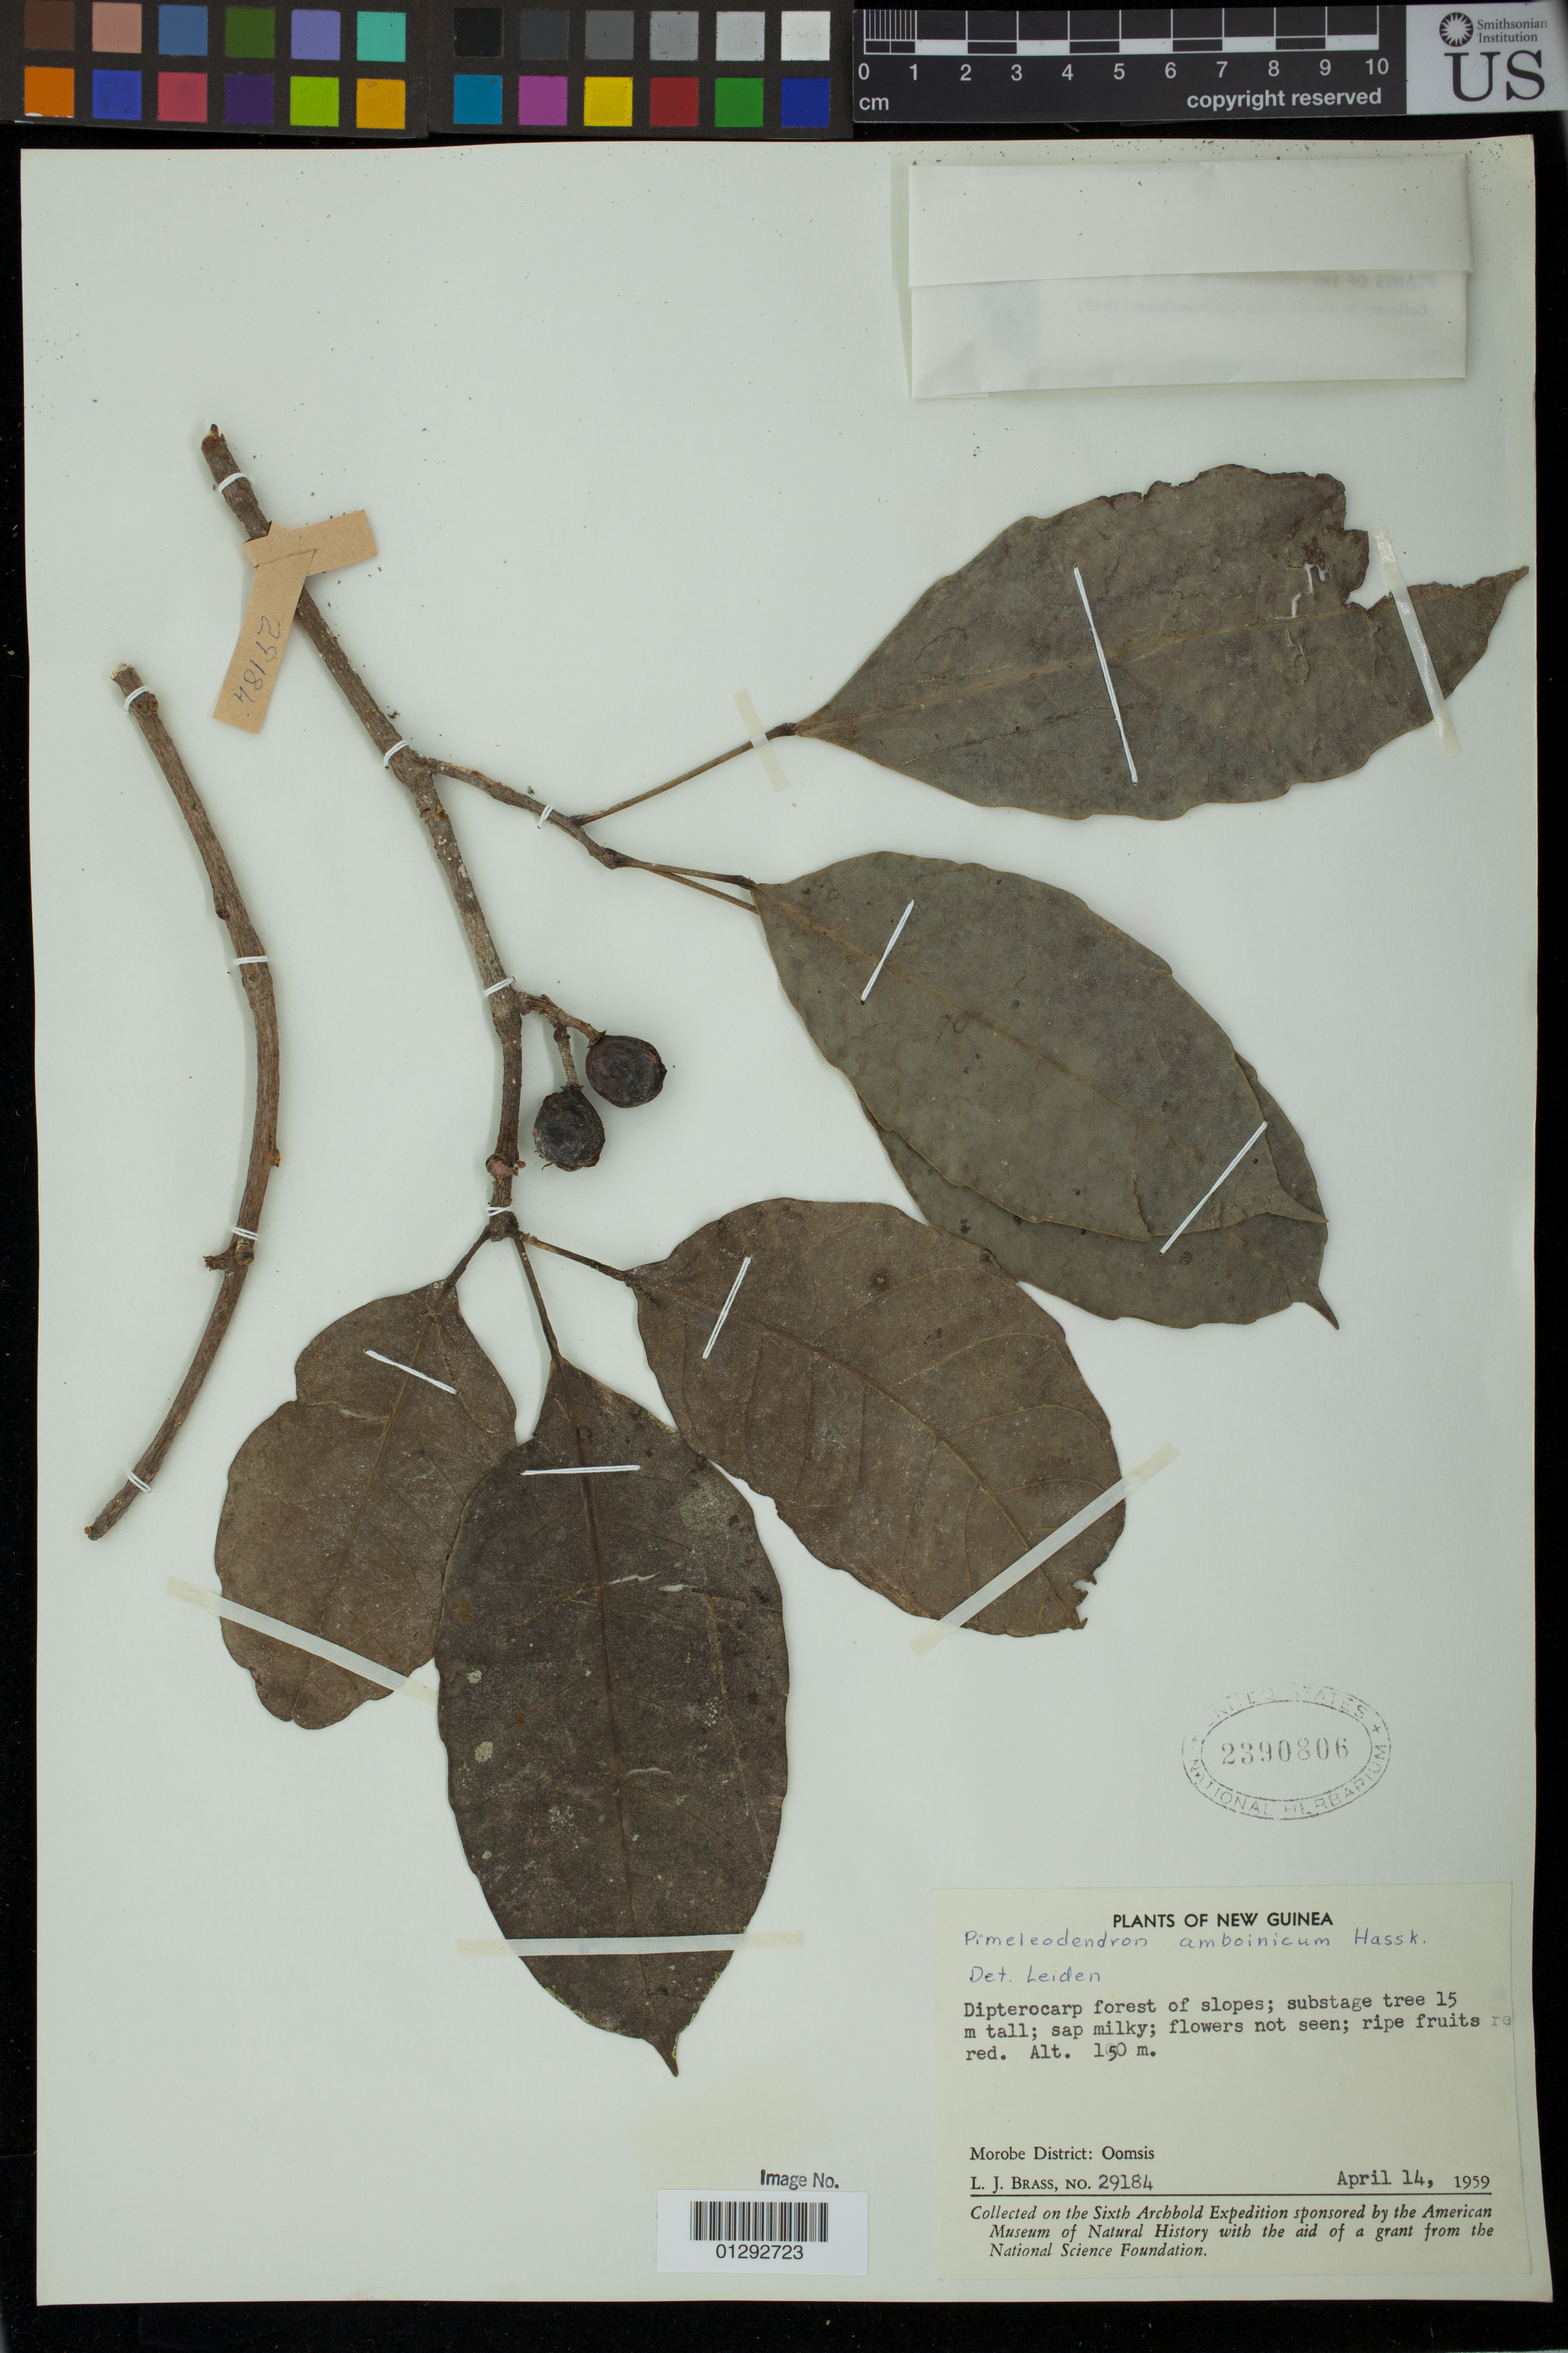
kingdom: Plantae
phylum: Tracheophyta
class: Magnoliopsida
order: Malpighiales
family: Euphorbiaceae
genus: Pimelodendron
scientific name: Pimelodendron amboinicum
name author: Hassk.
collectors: L. J. Brass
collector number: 29184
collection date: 1959-04-14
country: Papua New Guinea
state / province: Morobe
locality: Morobe District: Oomsis.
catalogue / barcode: US 2390806